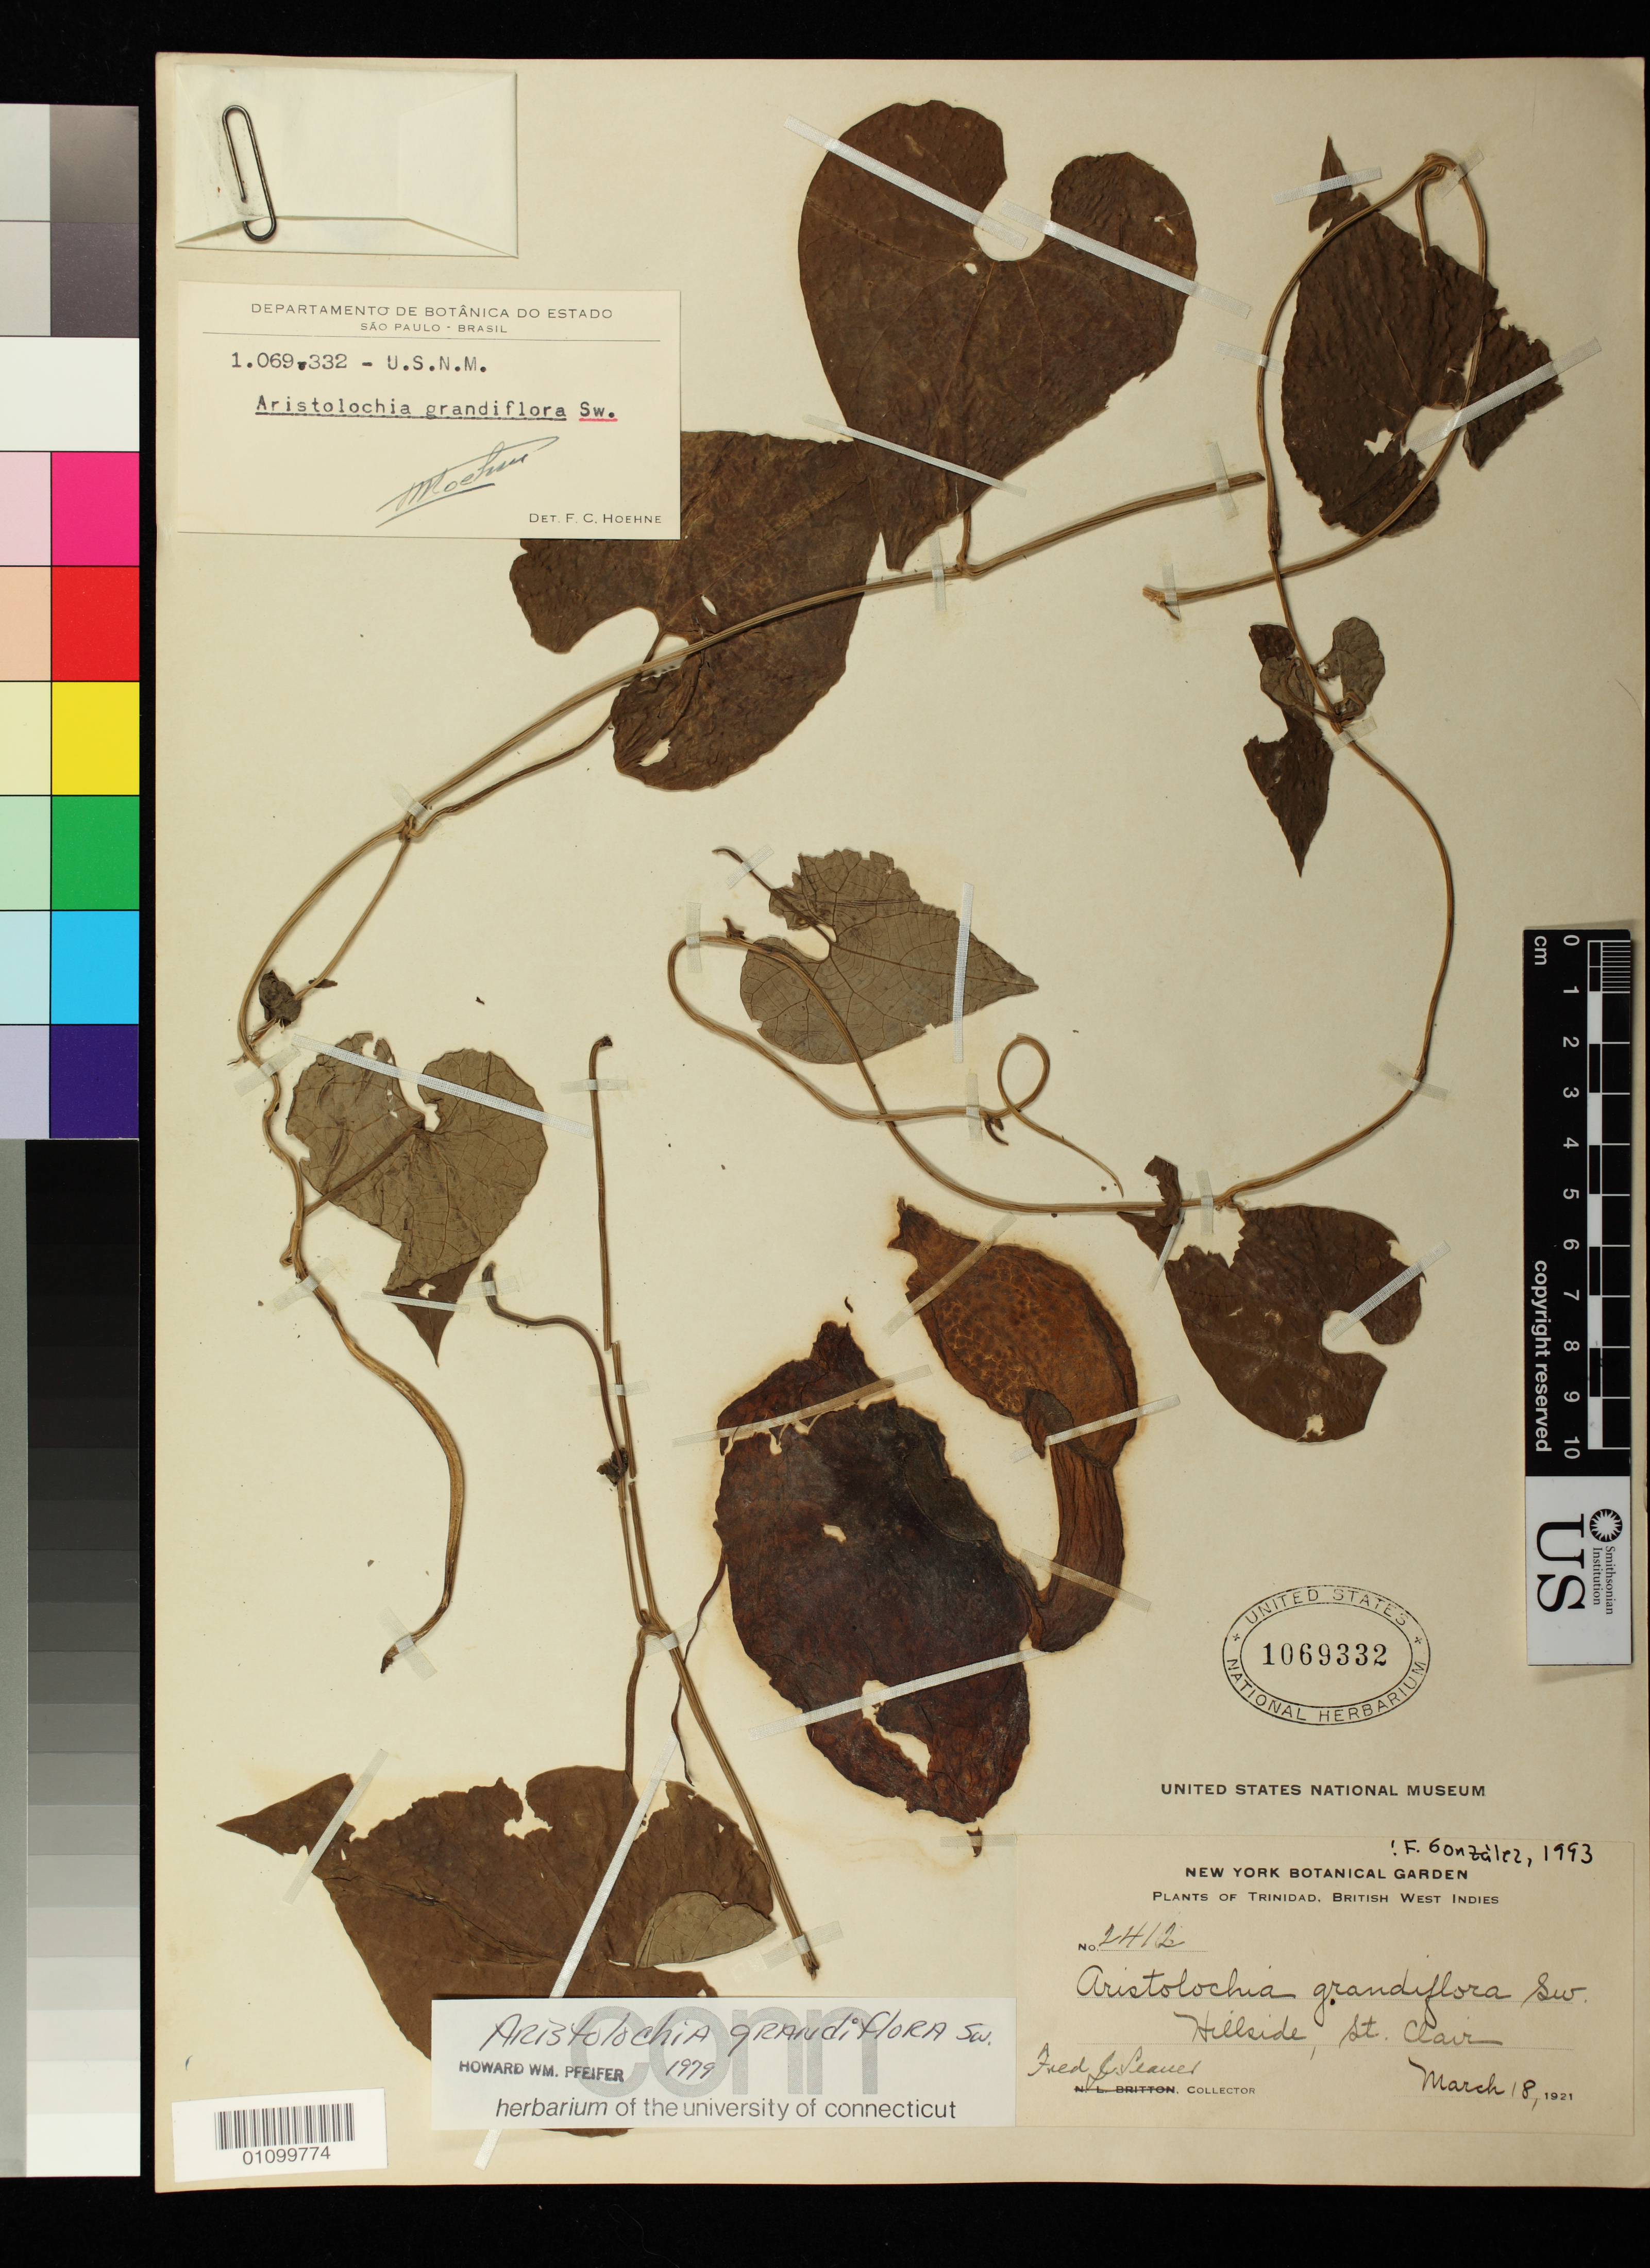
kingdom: Plantae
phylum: Tracheophyta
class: Magnoliopsida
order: Piperales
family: Aristolochiaceae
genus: Aristolochia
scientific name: Aristolochia grandiflora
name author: Sw.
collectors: F. Seaver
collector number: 2412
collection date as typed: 18 Mar 1921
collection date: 1921-03-18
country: Trinidad and Tobago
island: Trinidad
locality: Hillside, St. Clair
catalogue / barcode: US 1069332